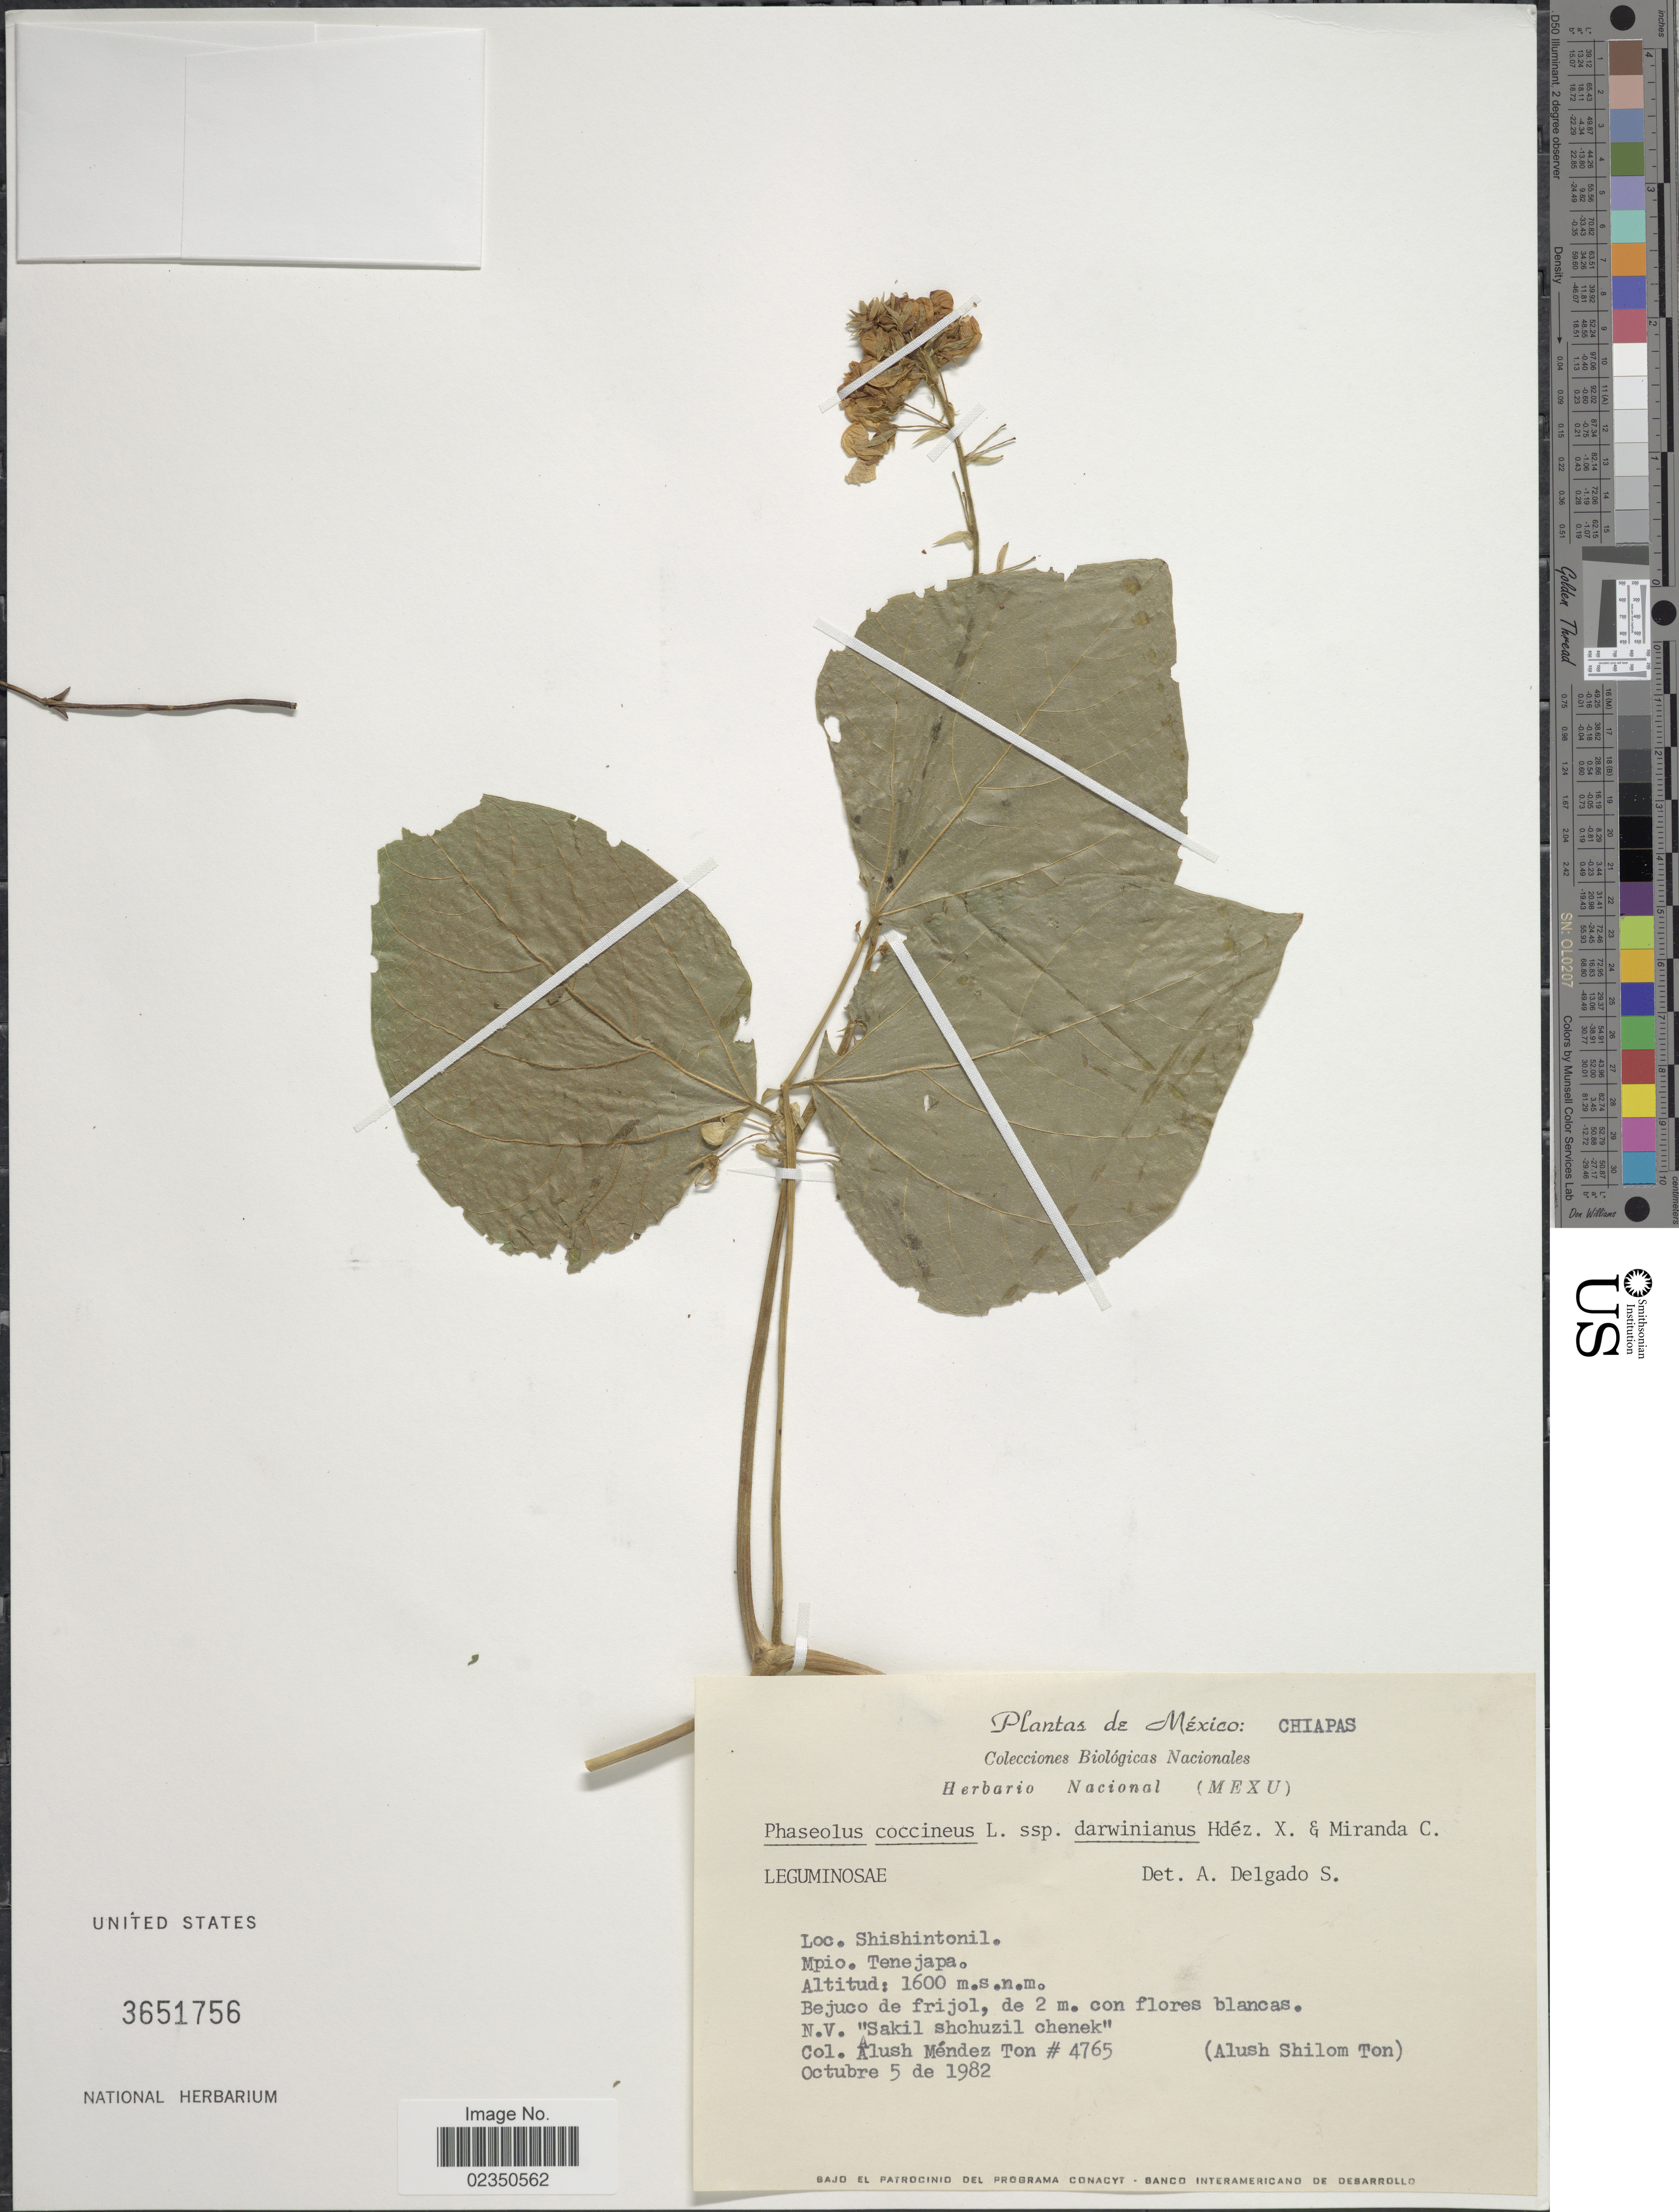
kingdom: Plantae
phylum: Tracheophyta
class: Magnoliopsida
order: Fabales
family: Fabaceae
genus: Phaseolus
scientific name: Phaseolus coccineus subsp. darwinianus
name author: Hern.-Xol. & S. Miranda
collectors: A. M. Ton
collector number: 4765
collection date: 1982-10-05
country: Mexico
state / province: Chiapas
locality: Shishintonil, Mpio. Tenejapa.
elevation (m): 1600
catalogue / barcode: US 3651756